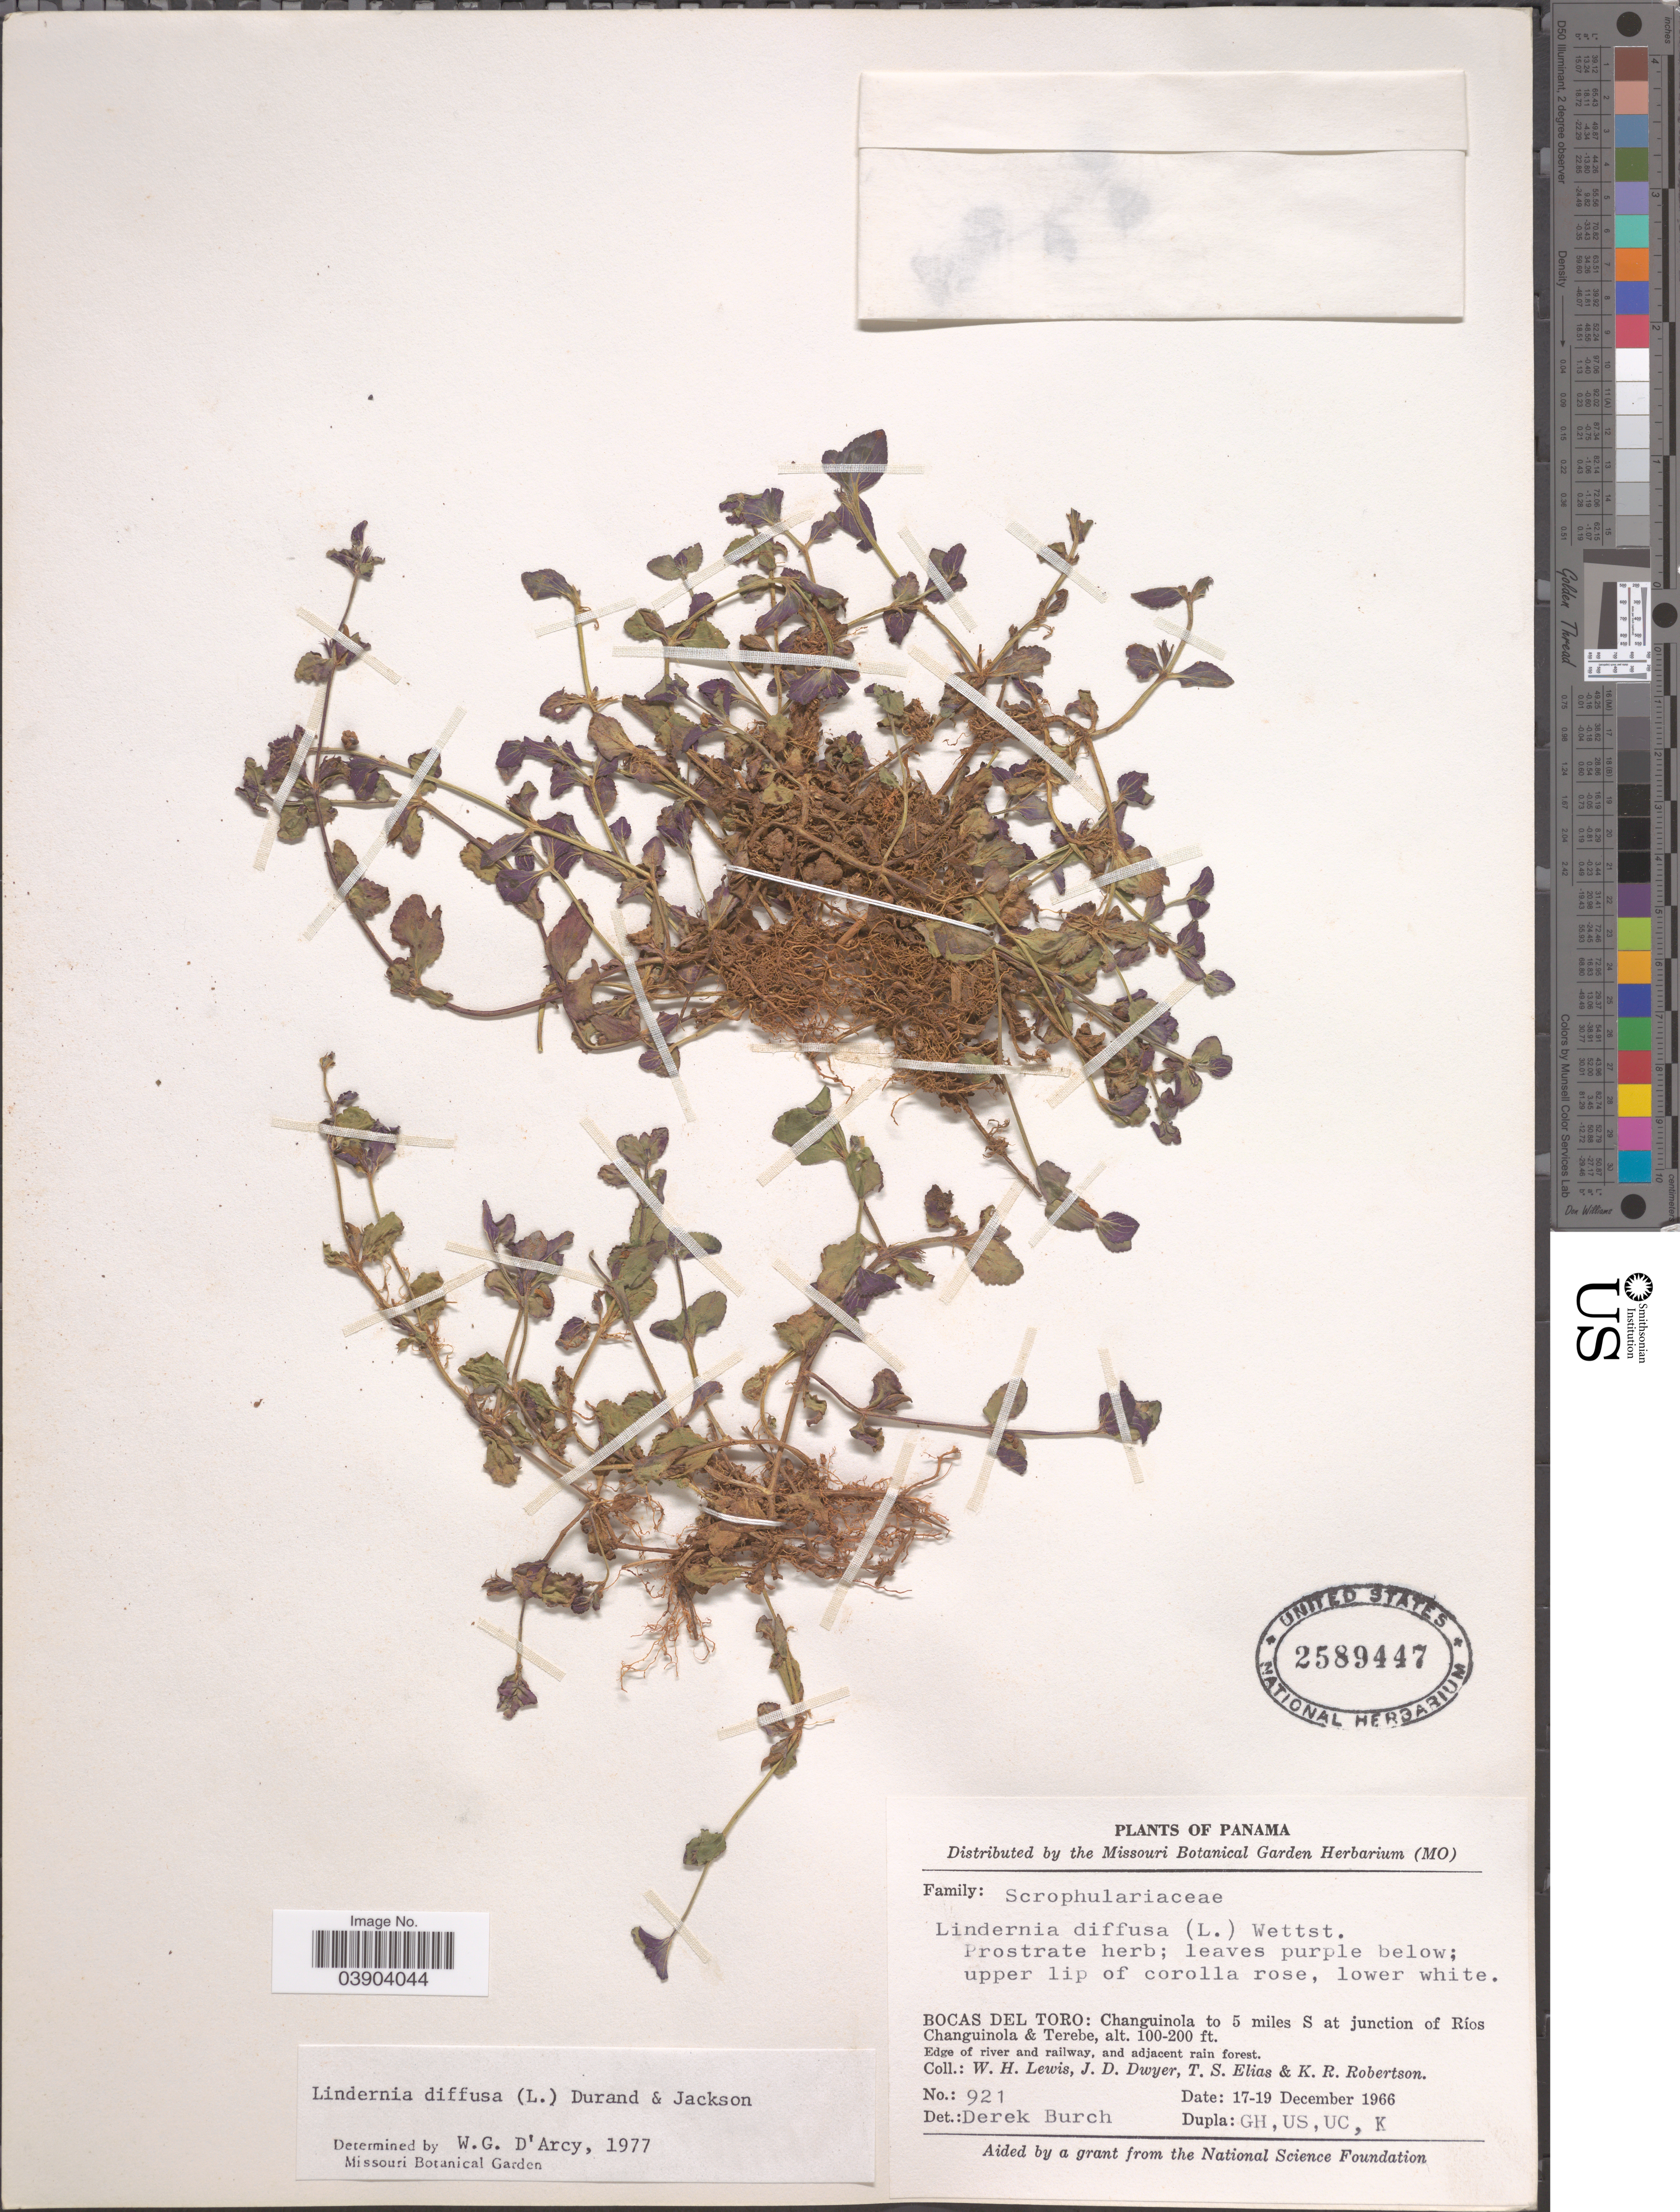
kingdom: Plantae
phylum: Tracheophyta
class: Magnoliopsida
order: Lamiales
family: Linderniaceae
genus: Lindernia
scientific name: Lindernia diffusa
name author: (L.) Wettst.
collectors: W. H. Lewis, J. D. Dwyer, T. S. Elias & K. Robertson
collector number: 921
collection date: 1966-12-17/1966-12-19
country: Panama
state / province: Bocas del Toro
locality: Changuinola to 5 miles S at junction of Ríos Changuinola & Terebe.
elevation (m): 30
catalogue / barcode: US 2589447